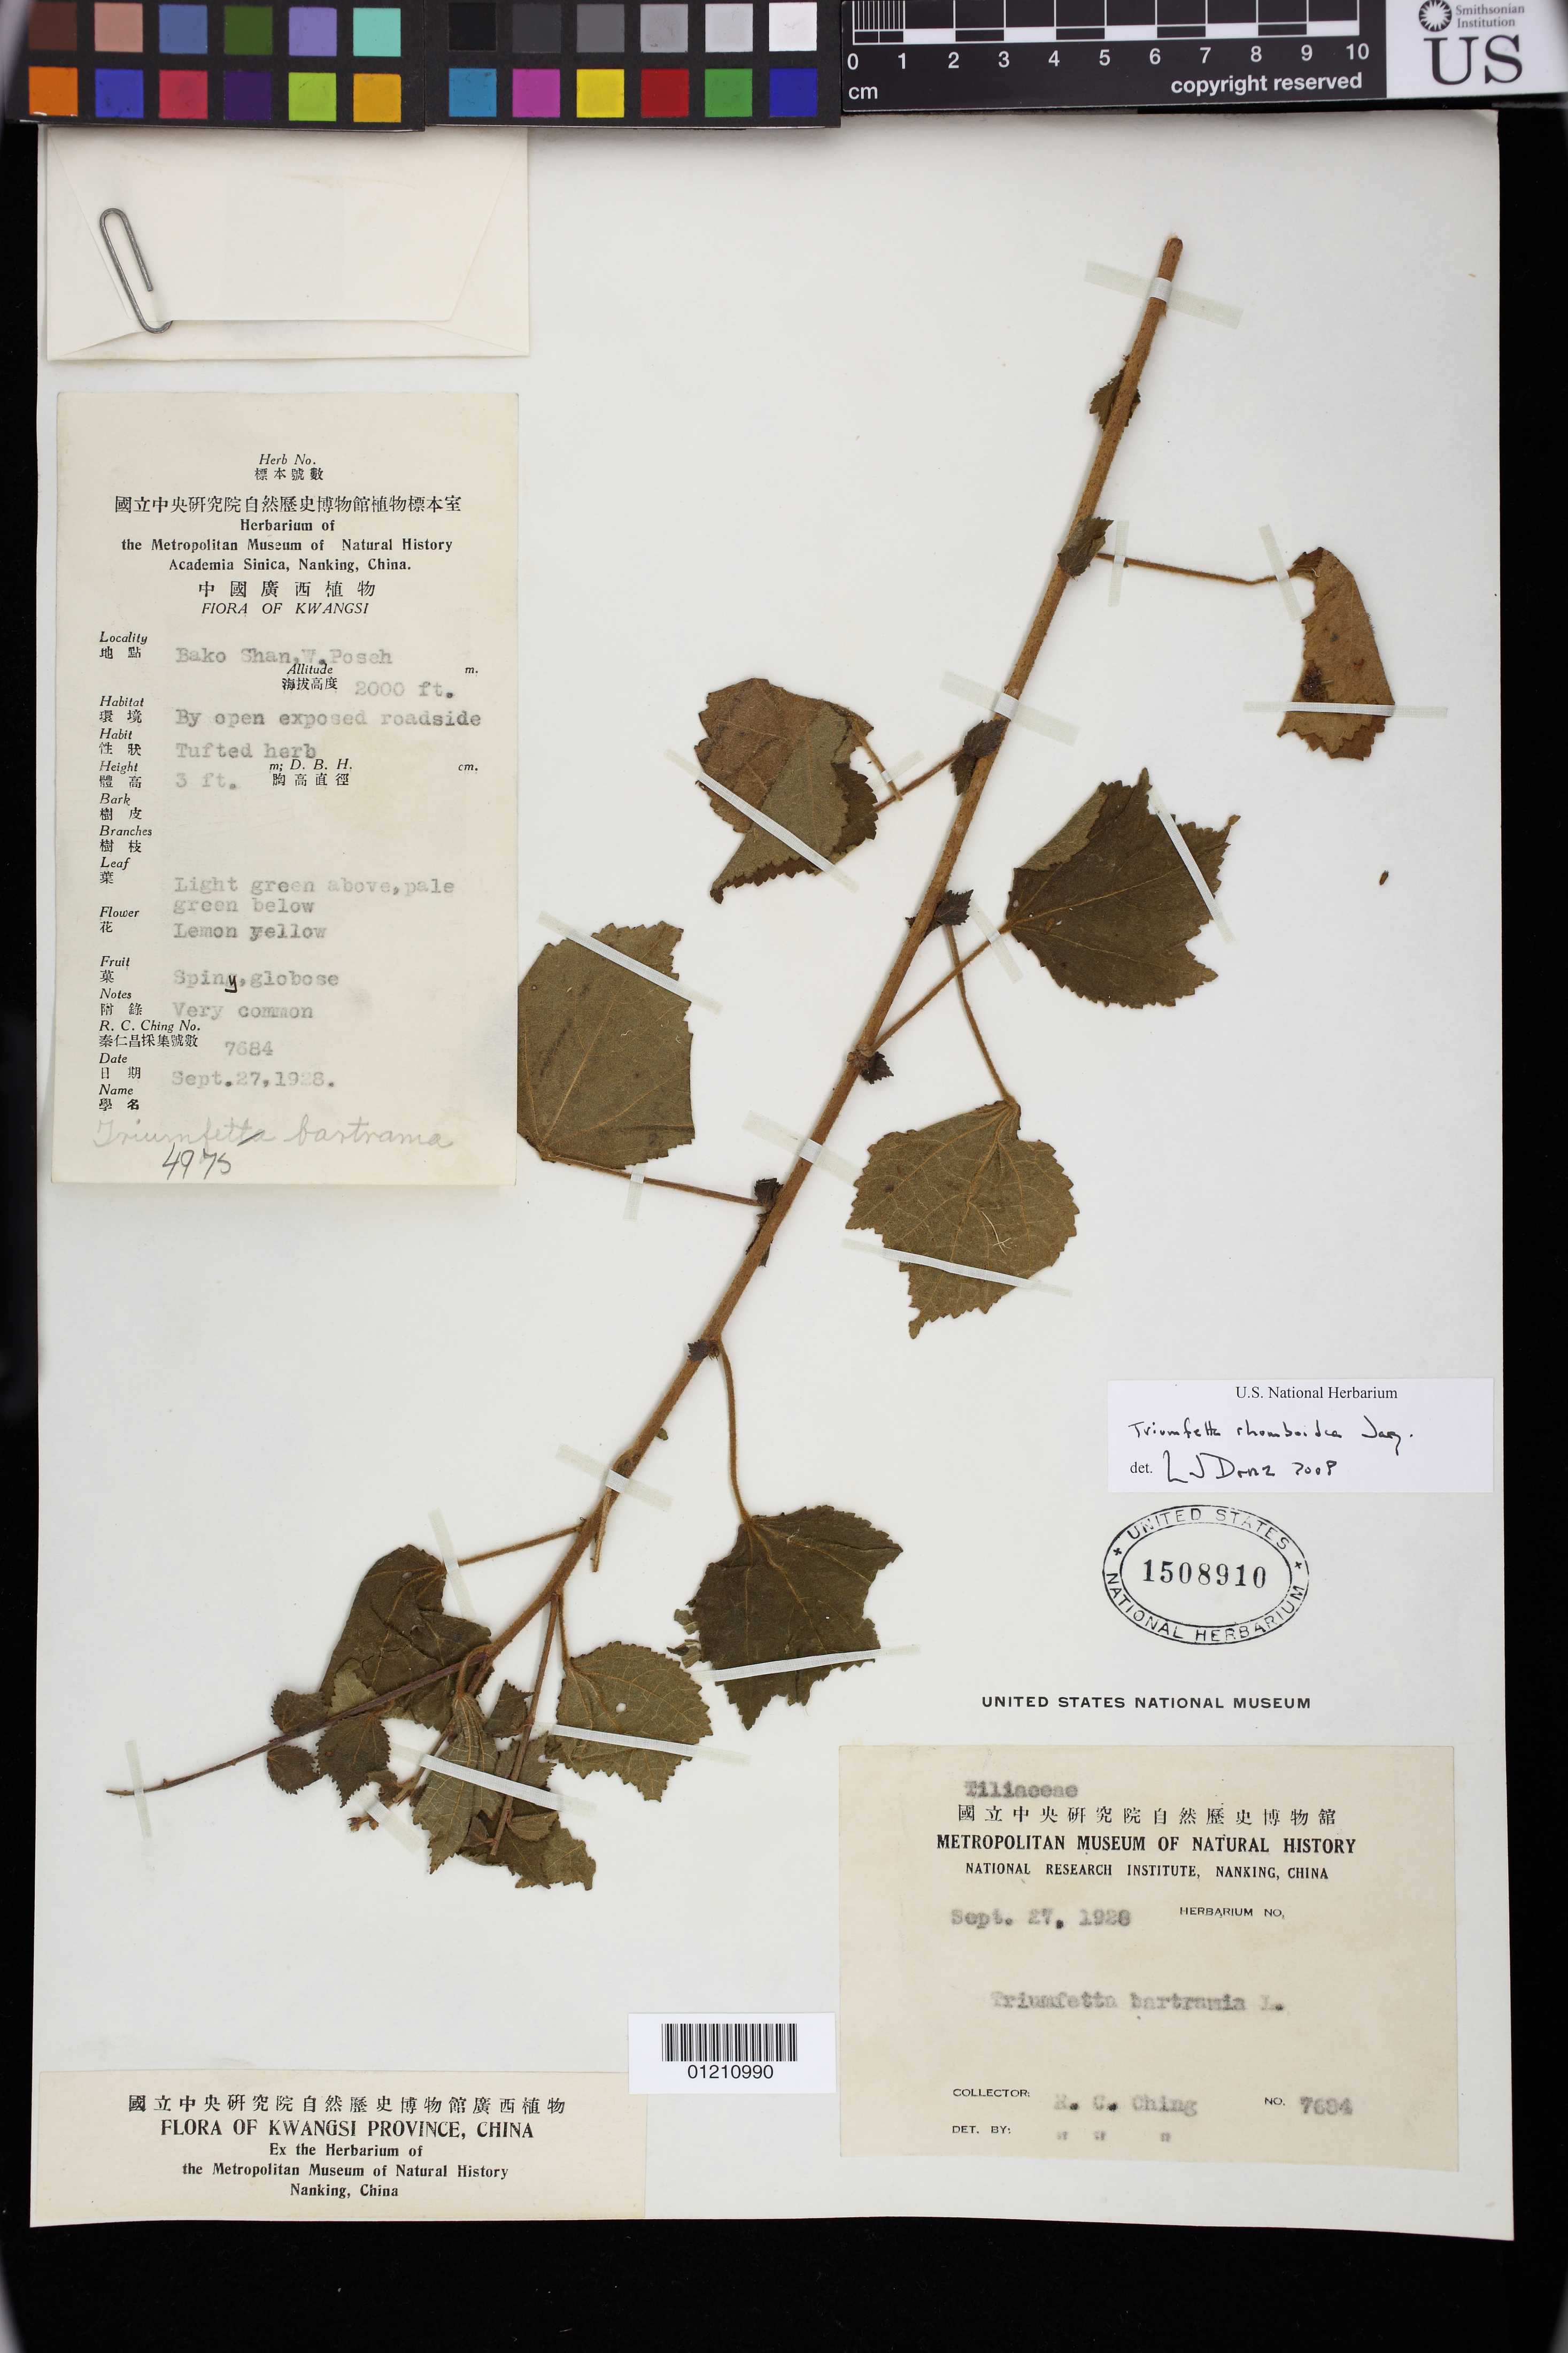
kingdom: Plantae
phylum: Tracheophyta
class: Magnoliopsida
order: Malvales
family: Malvaceae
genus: Triumfetta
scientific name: Triumfetta rhomboidea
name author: Jacq.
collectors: R. C. Ching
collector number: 2684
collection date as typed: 27 Sep 1928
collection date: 1928-09-27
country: China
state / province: Guangxi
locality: Kwangsi Province: Bako Shan, W. Poseh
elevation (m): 610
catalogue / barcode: US 1508910